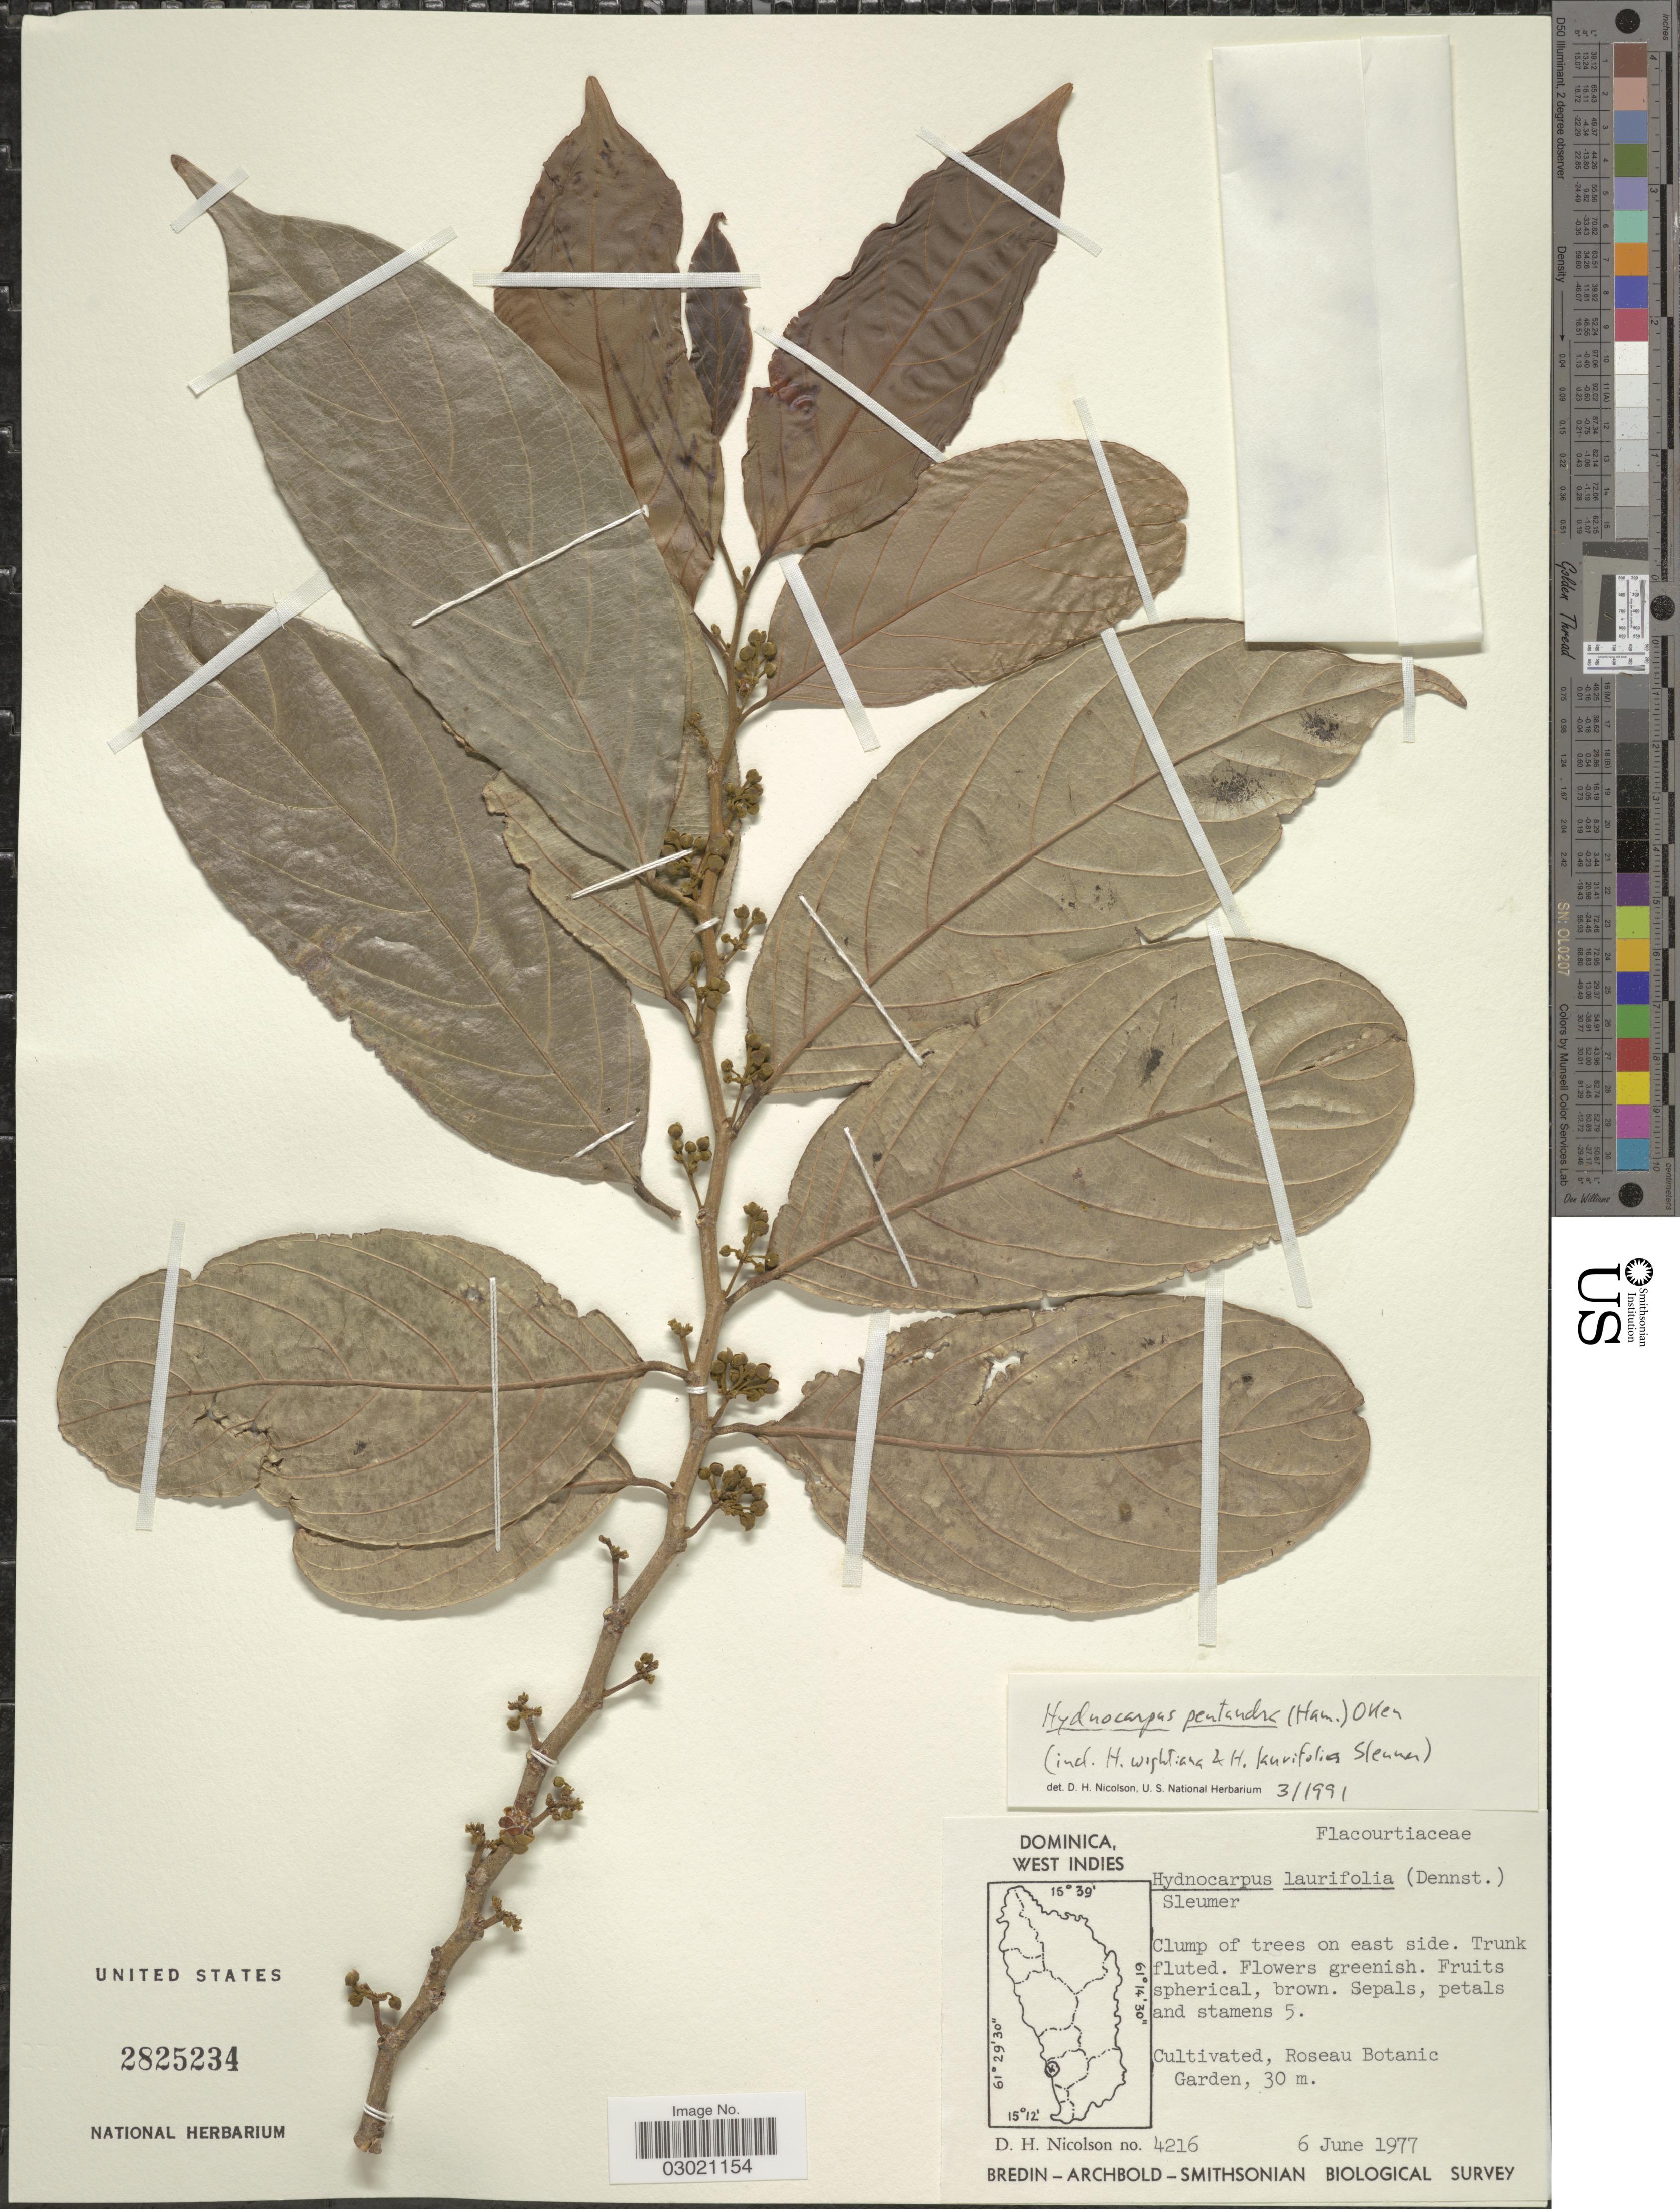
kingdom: Plantae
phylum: Tracheophyta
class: Magnoliopsida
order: Malpighiales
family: Achariaceae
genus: Hydnocarpus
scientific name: Hydnocarpus pentandrus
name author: (Buch.-Ham.) Oken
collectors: D. H. Nicolson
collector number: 4216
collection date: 1977-06-06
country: Dominica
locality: Roseau Botanic Garden.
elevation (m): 30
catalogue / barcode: US 2825234